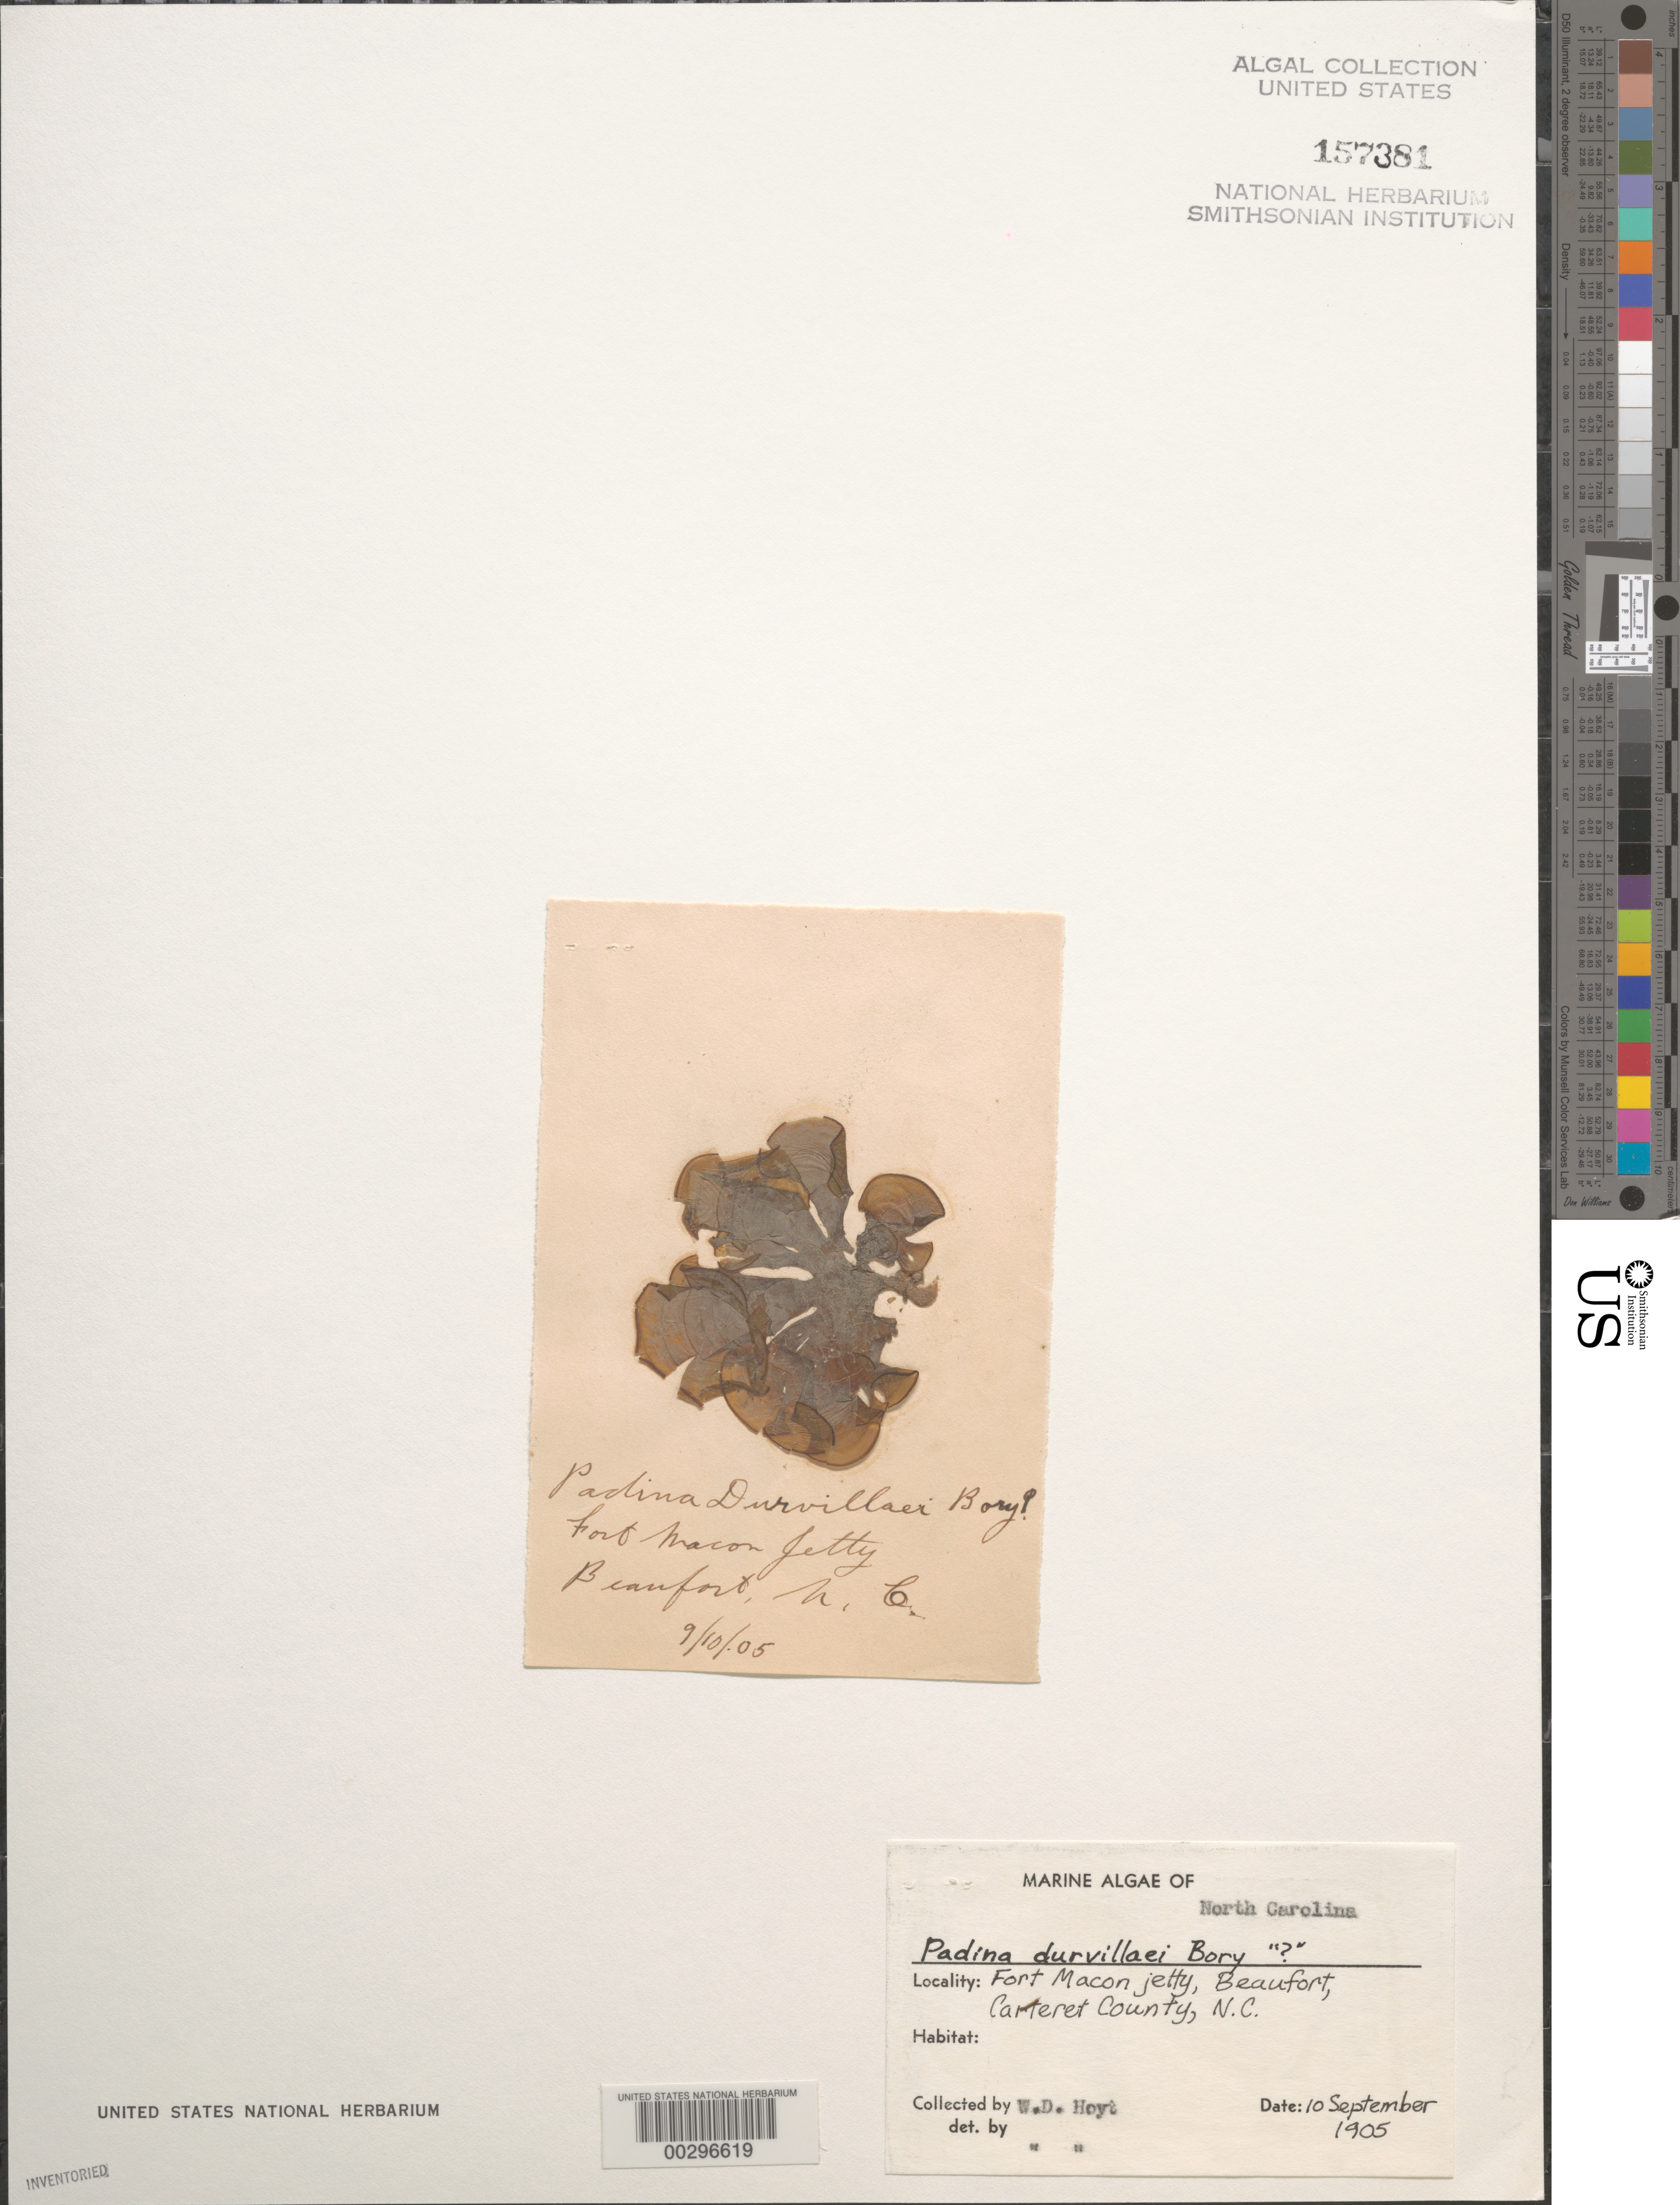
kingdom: Chromista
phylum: Ochrophyta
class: Phaeophyceae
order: Dictyotales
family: Dictyotaceae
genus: Padina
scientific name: Padina durvillaei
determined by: Hoyt, W. D.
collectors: W. D. Hoyt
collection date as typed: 10 Sep 1905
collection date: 1905-09-10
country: United States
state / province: North Carolina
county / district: Carteret County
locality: Beaufort, Fort Macon jetty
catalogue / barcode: US 157381